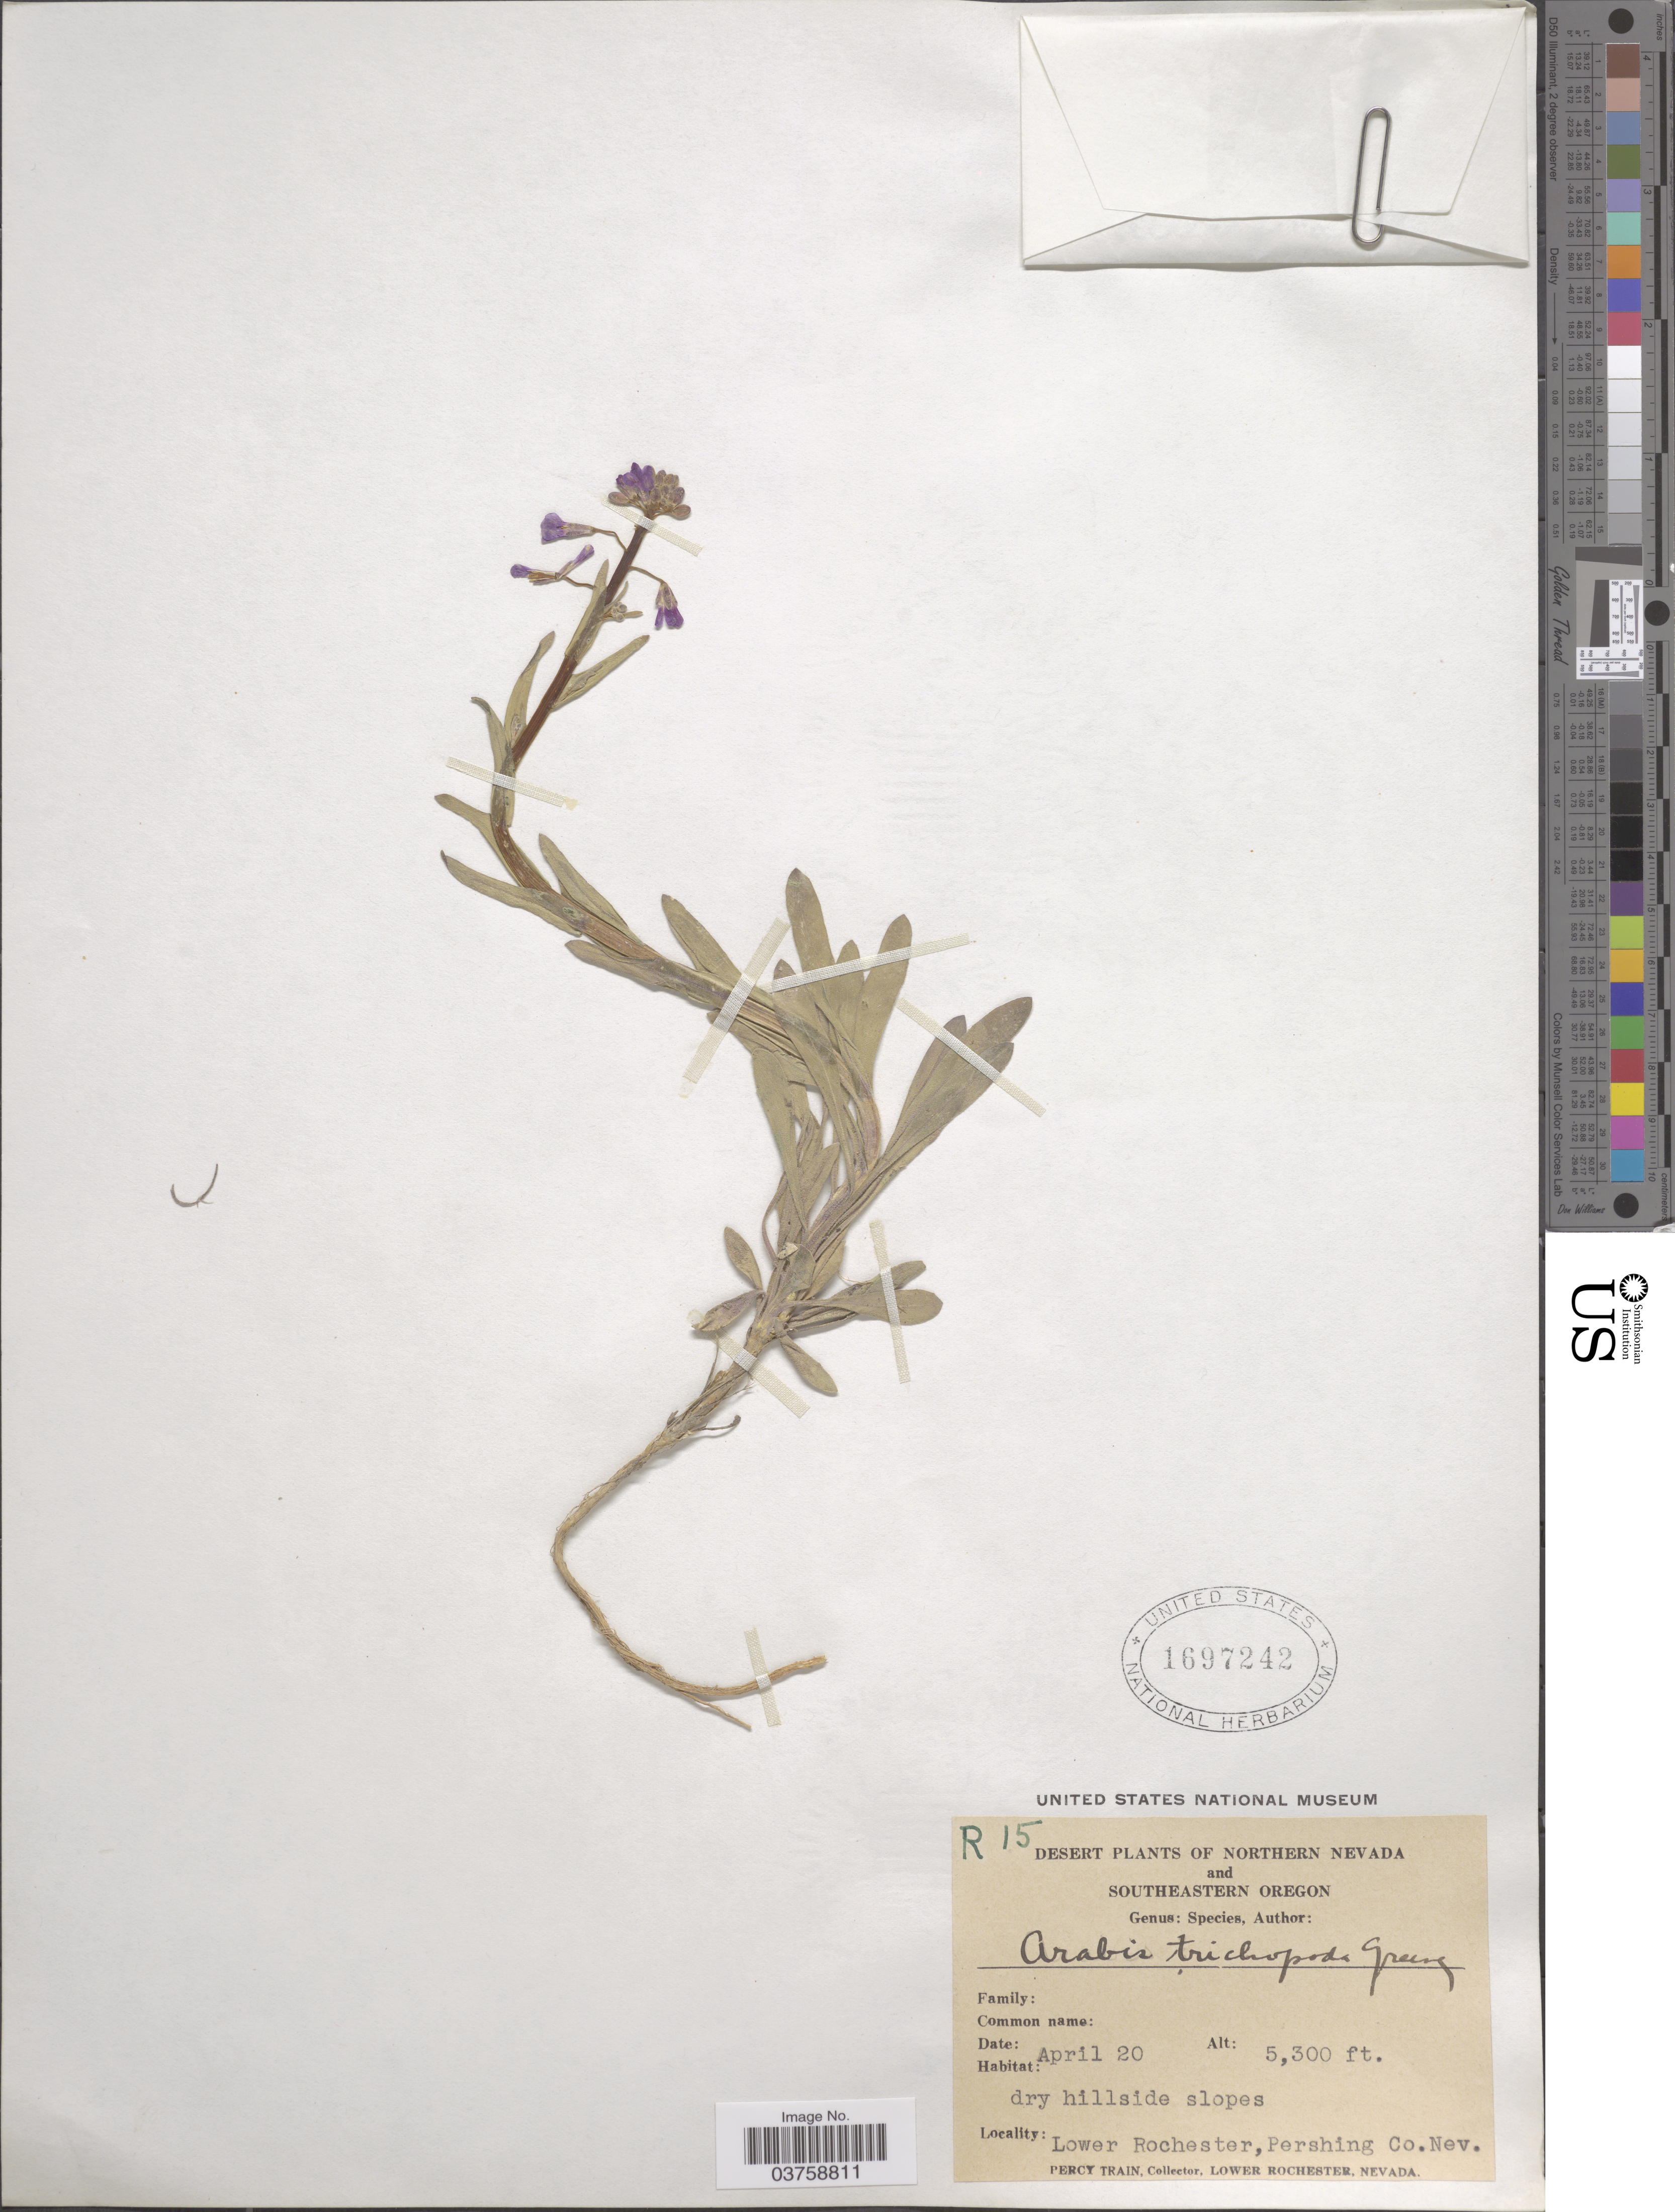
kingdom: Plantae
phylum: Tracheophyta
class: Magnoliopsida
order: Brassicales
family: Brassicaceae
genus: Arabis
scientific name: Arabis pulchra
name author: M.E. Jones ex S. Watson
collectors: P. Train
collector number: R 15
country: United States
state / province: Nevada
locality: Northern Nevada. Lower Rochester, Pershing Co.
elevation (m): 1615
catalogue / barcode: US 1697242